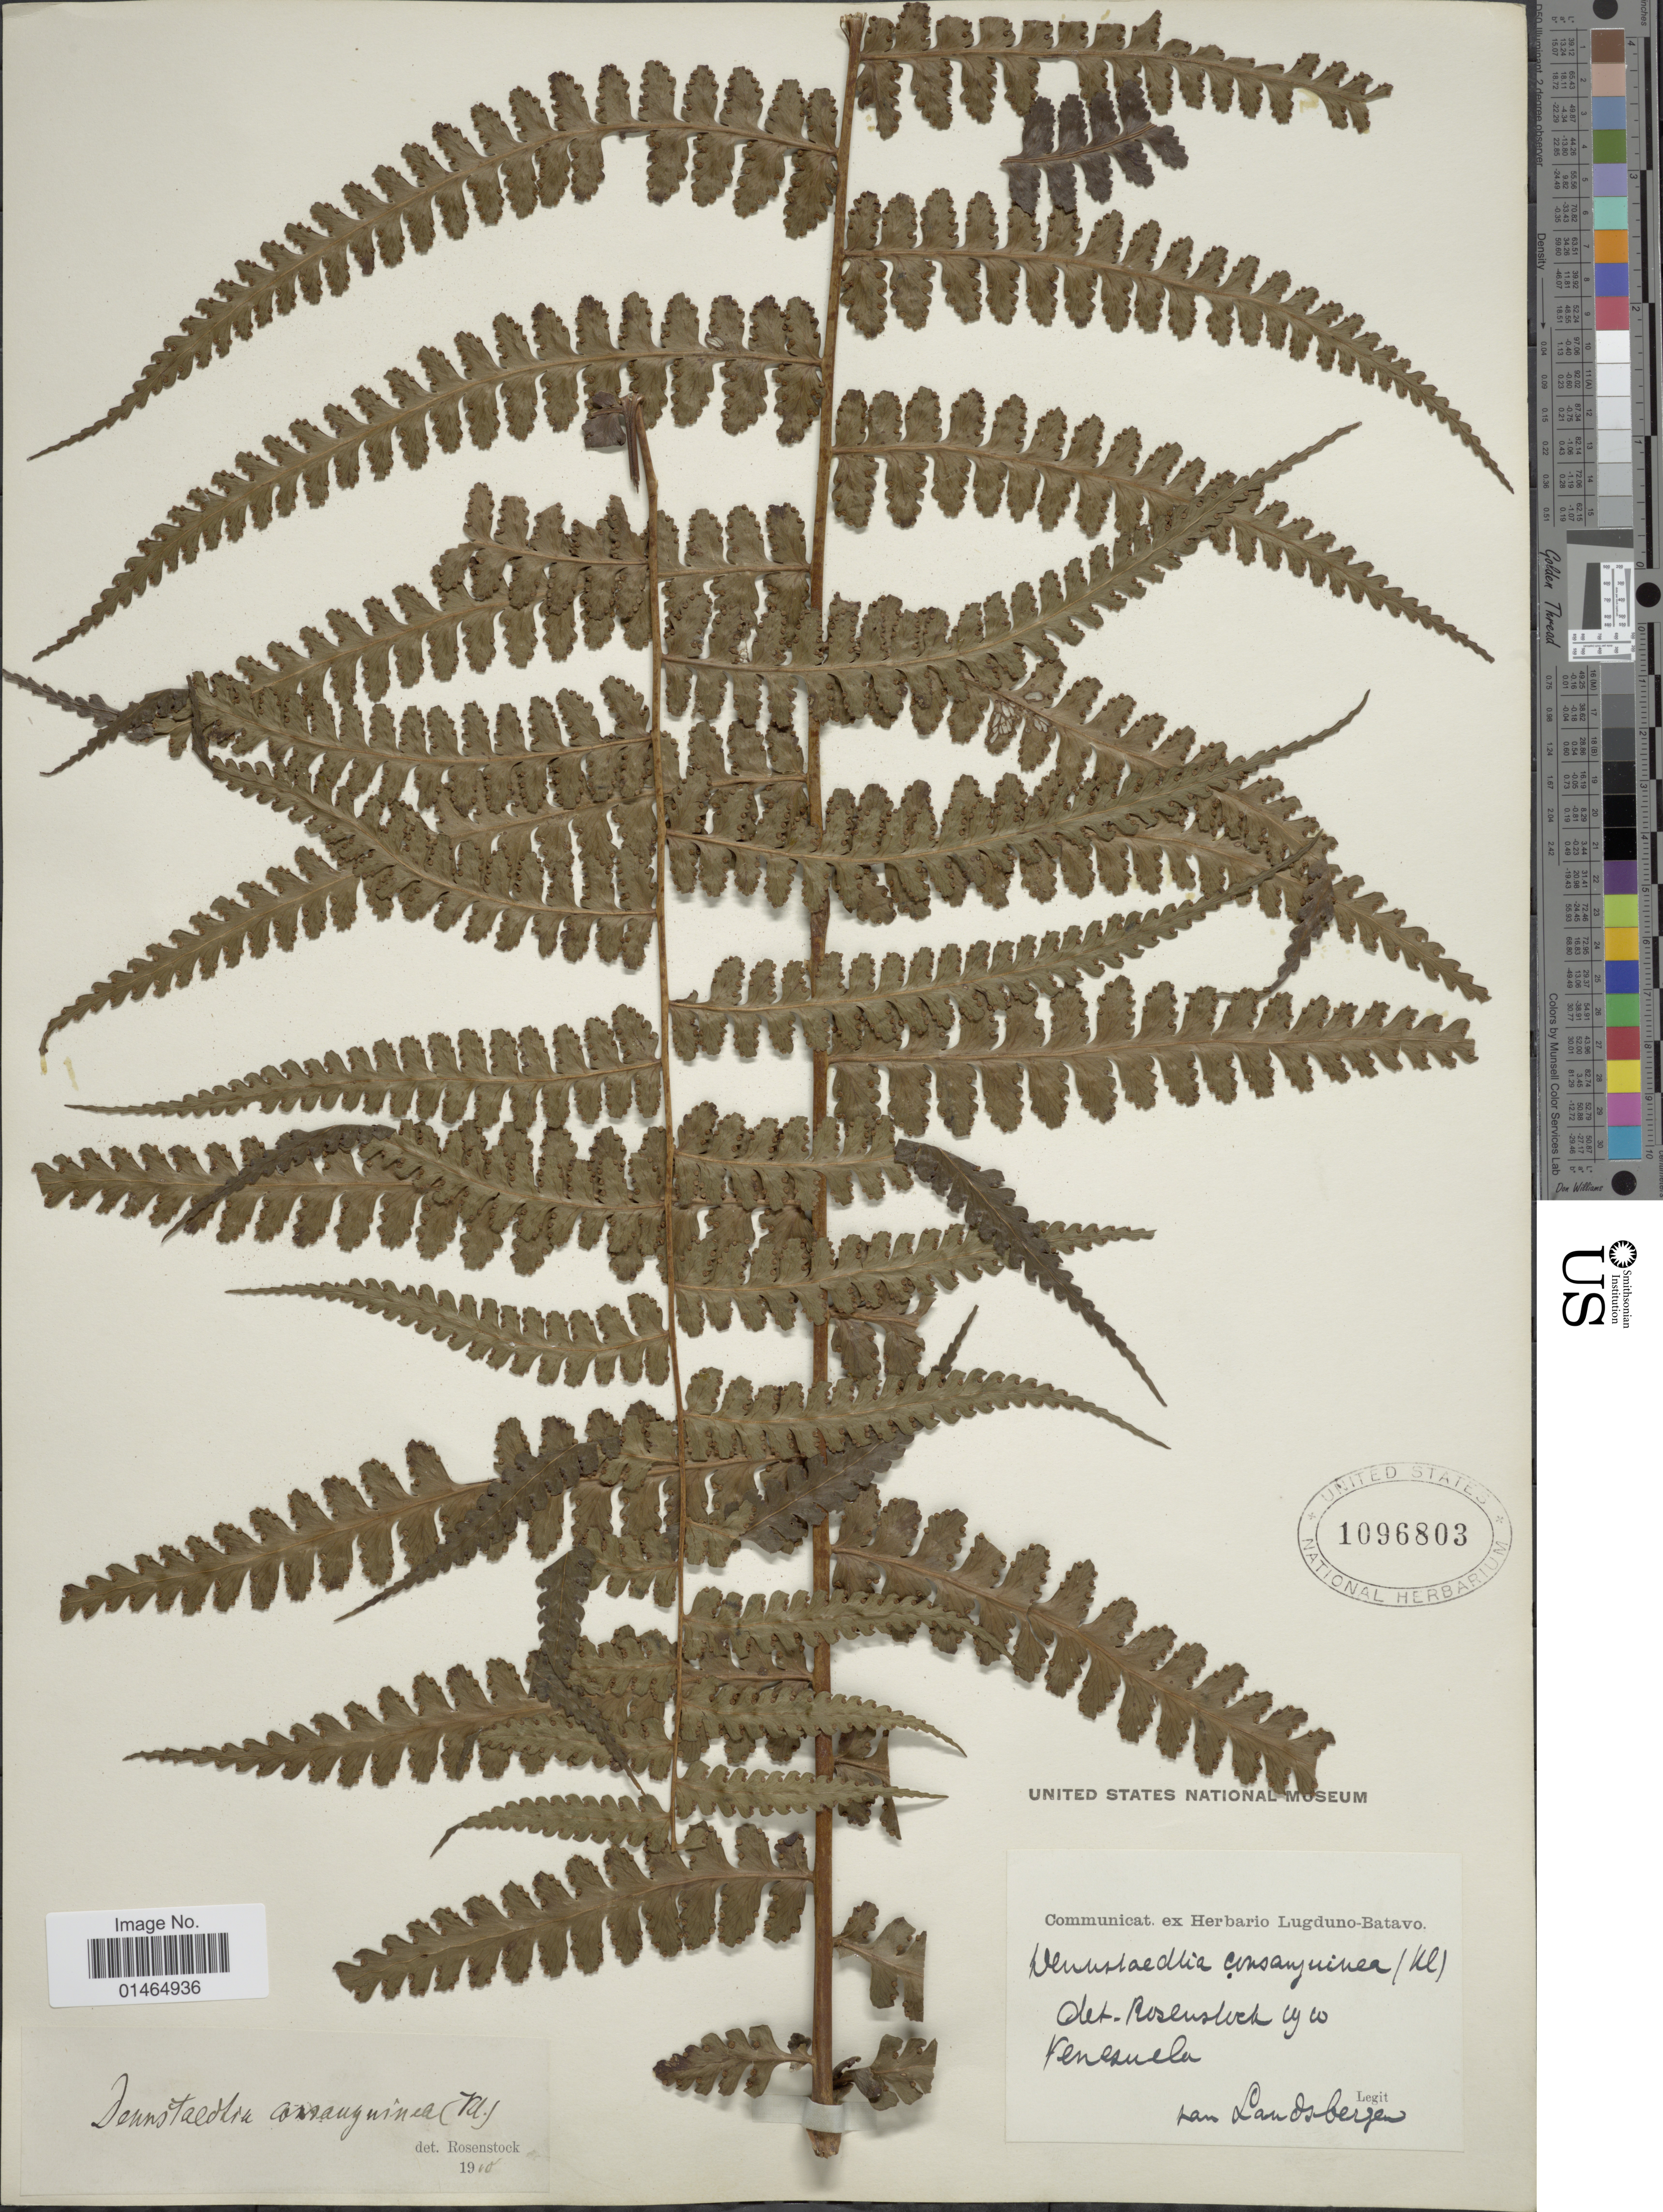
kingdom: Plantae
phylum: Tracheophyta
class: Polypodiopsida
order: Polypodiales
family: Dennstaedtiaceae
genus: Dennstaedtia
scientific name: Dennstaedtia obtusifolia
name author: (Willd.) T. Moore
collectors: Van Landsbergen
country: Venezuela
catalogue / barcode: US 1096803